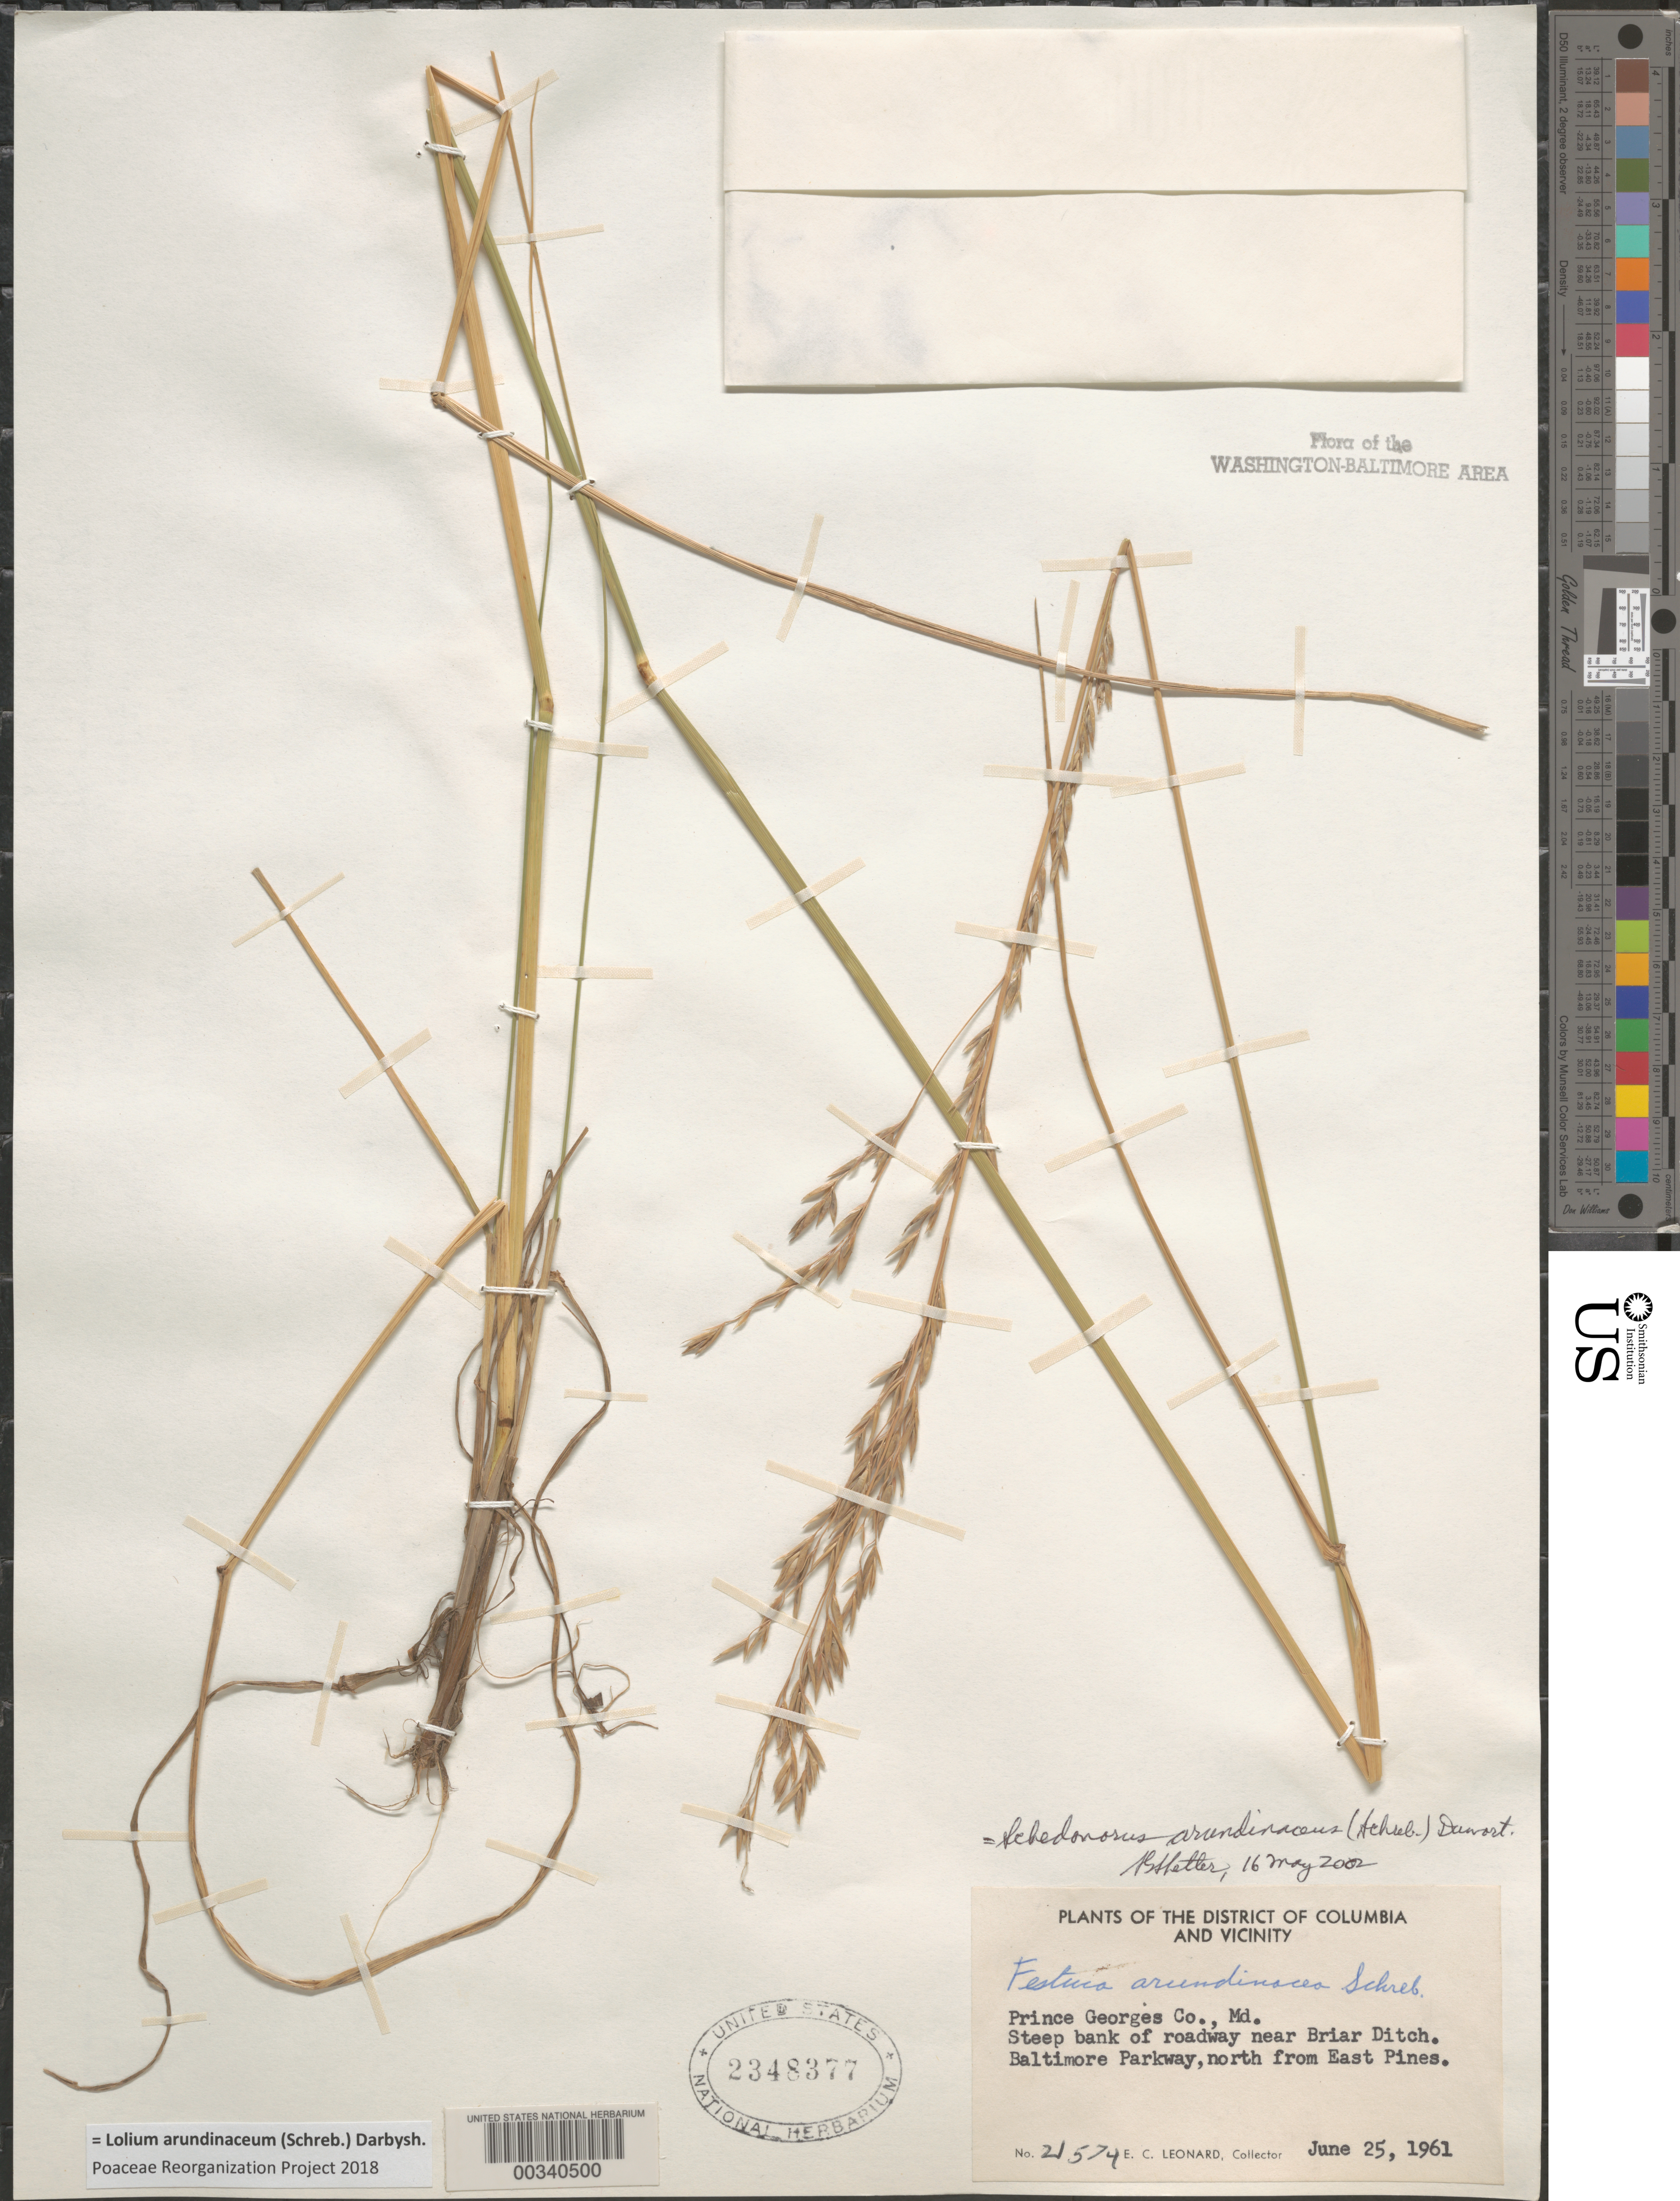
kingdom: Plantae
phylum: Tracheophyta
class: Liliopsida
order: Poales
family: Poaceae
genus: Lolium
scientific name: Lolium arundinaceum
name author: (Schreb.) Darbysh.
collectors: E. C. Leonard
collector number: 21574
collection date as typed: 25 Jun 1961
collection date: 1961-06-25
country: United States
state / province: Maryland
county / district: Prince George's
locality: Briar Ditch vicinity, Baltimore Parkway, north of East Pines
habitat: Steep bank of roadway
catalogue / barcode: US 2348377